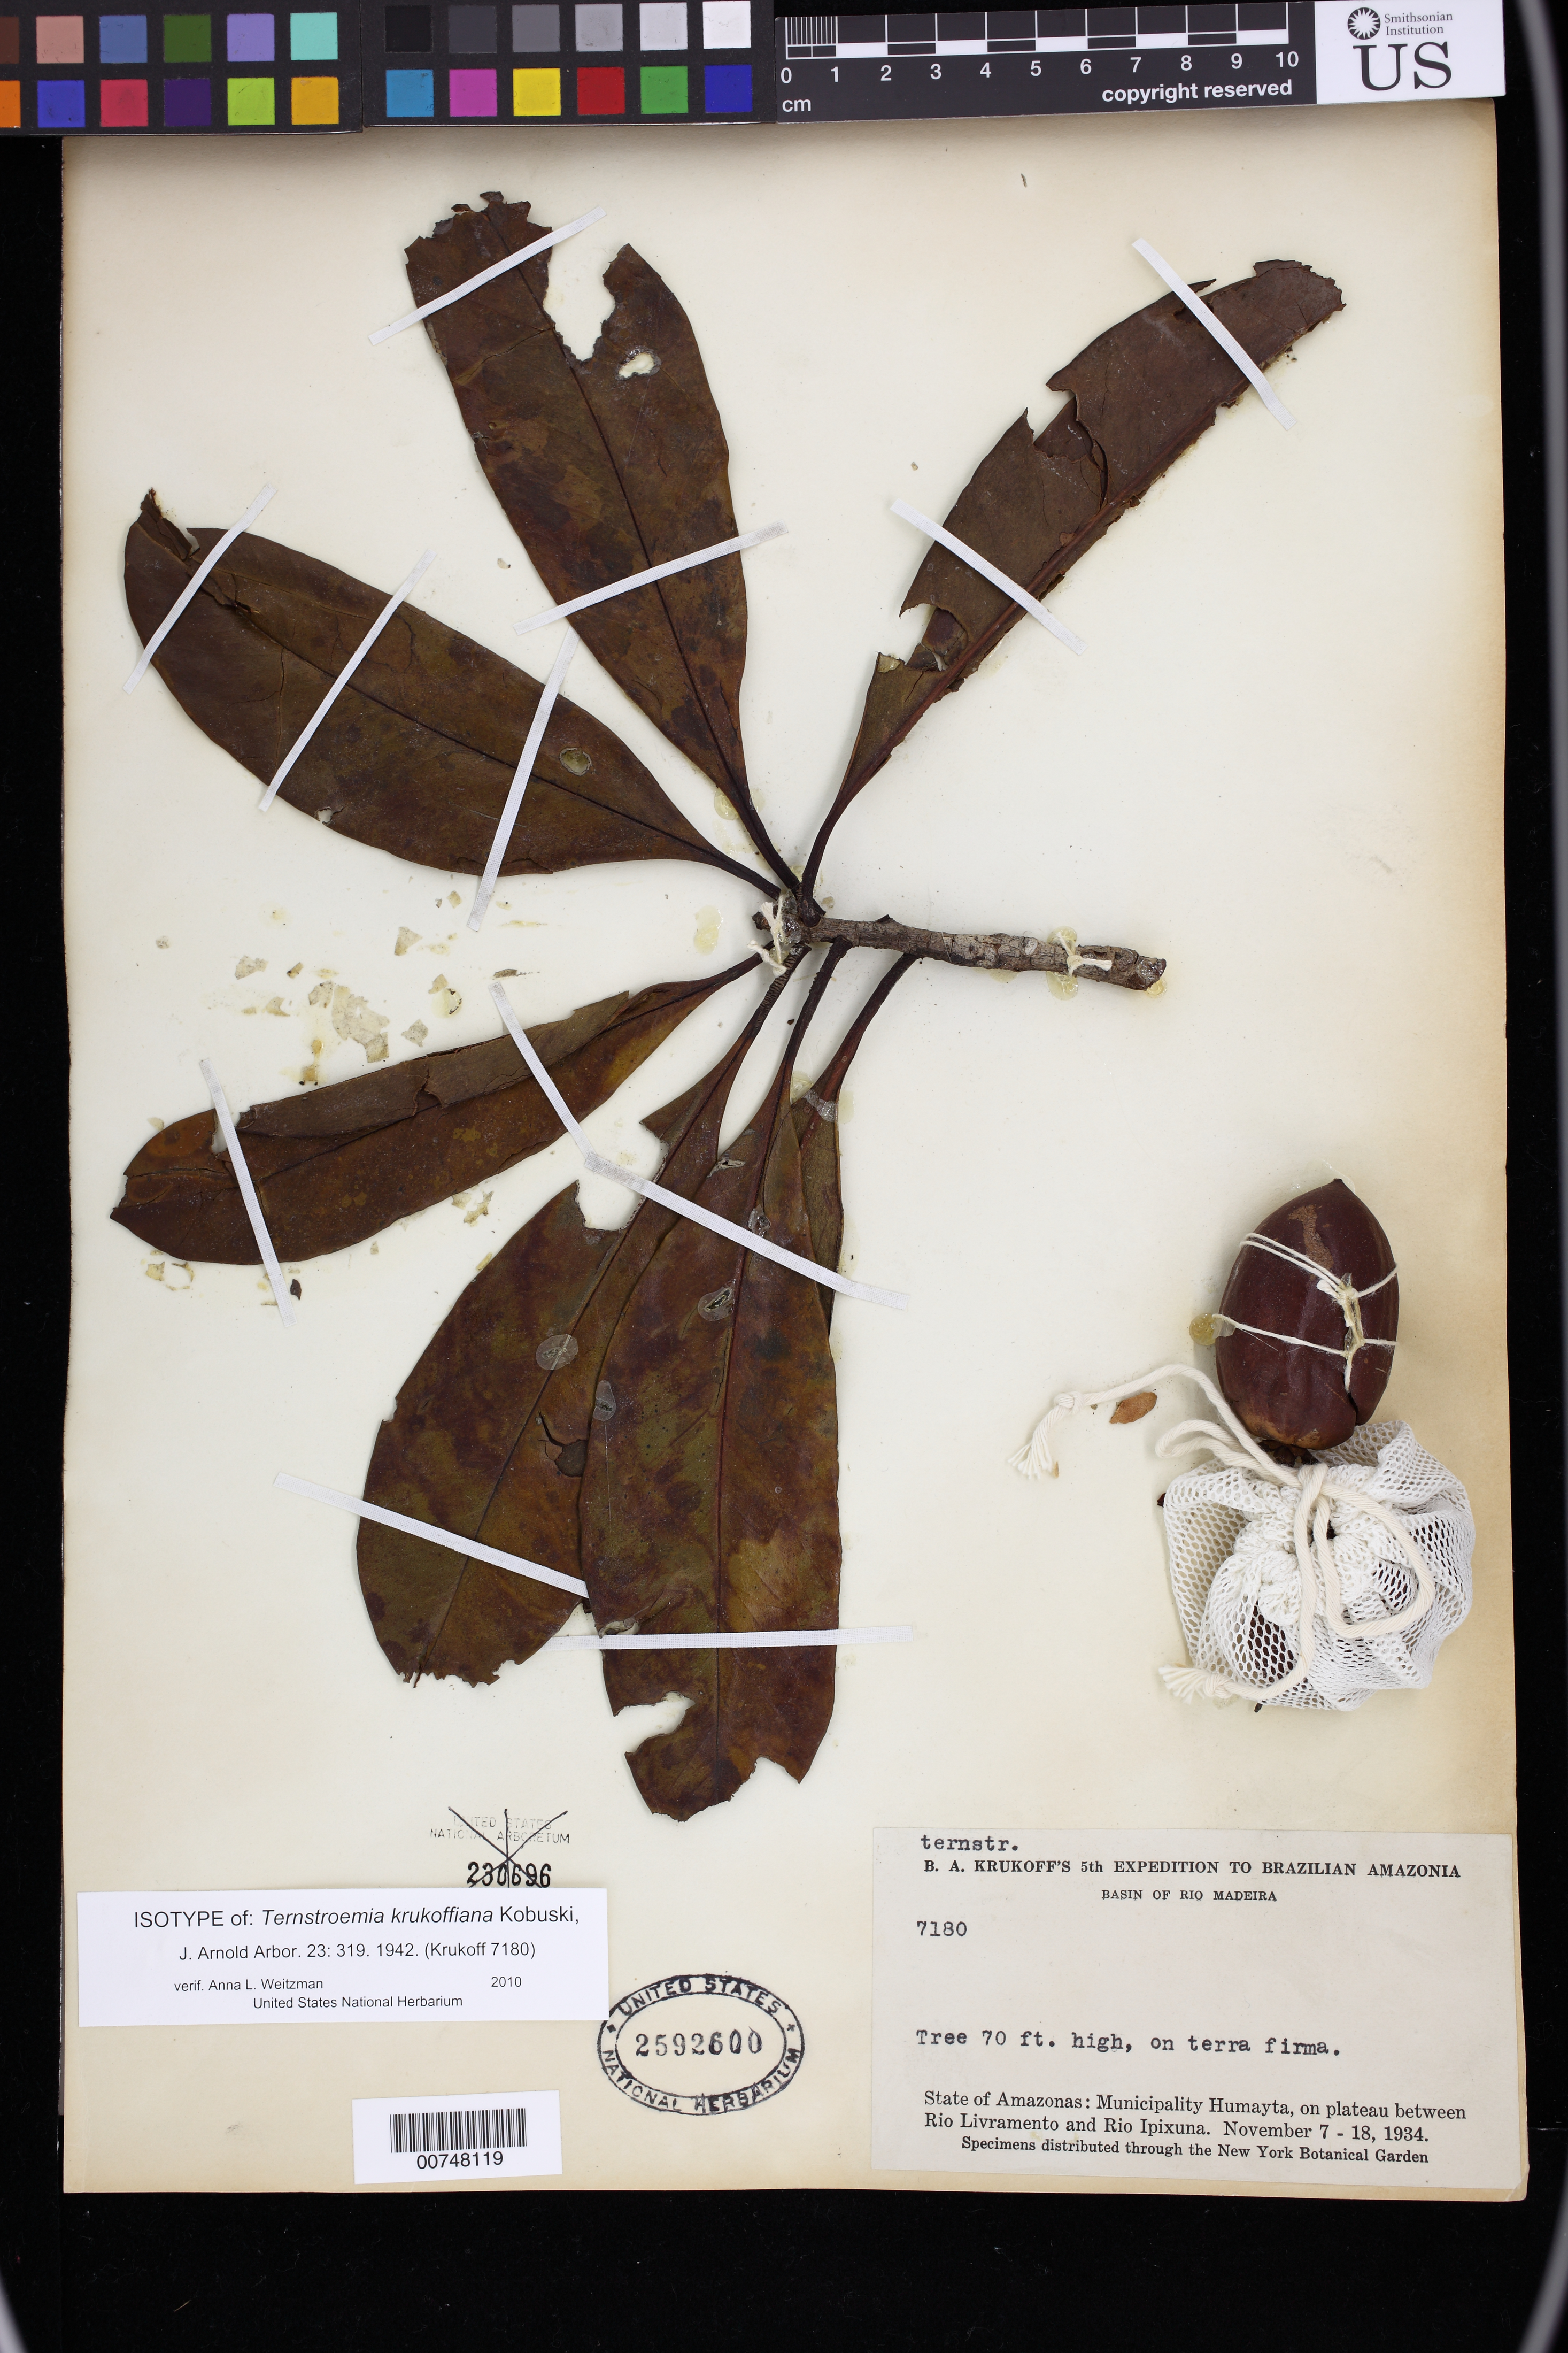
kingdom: Plantae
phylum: Tracheophyta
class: Magnoliopsida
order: Ericales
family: Pentaphylacaceae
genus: Ternstroemia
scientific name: Ternstroemia krukoffiana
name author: Kobuski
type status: Isotype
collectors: B. A. Krukoff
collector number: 7180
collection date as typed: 7 Nov 1934 to 18 Nov 1934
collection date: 1934-11-07/1934-11-18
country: Brazil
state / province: Amazonas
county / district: Mpio. Humayta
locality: on plateau between Rio Livramento and Rio Ipixuna.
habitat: Terra firma.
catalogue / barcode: US 2592600